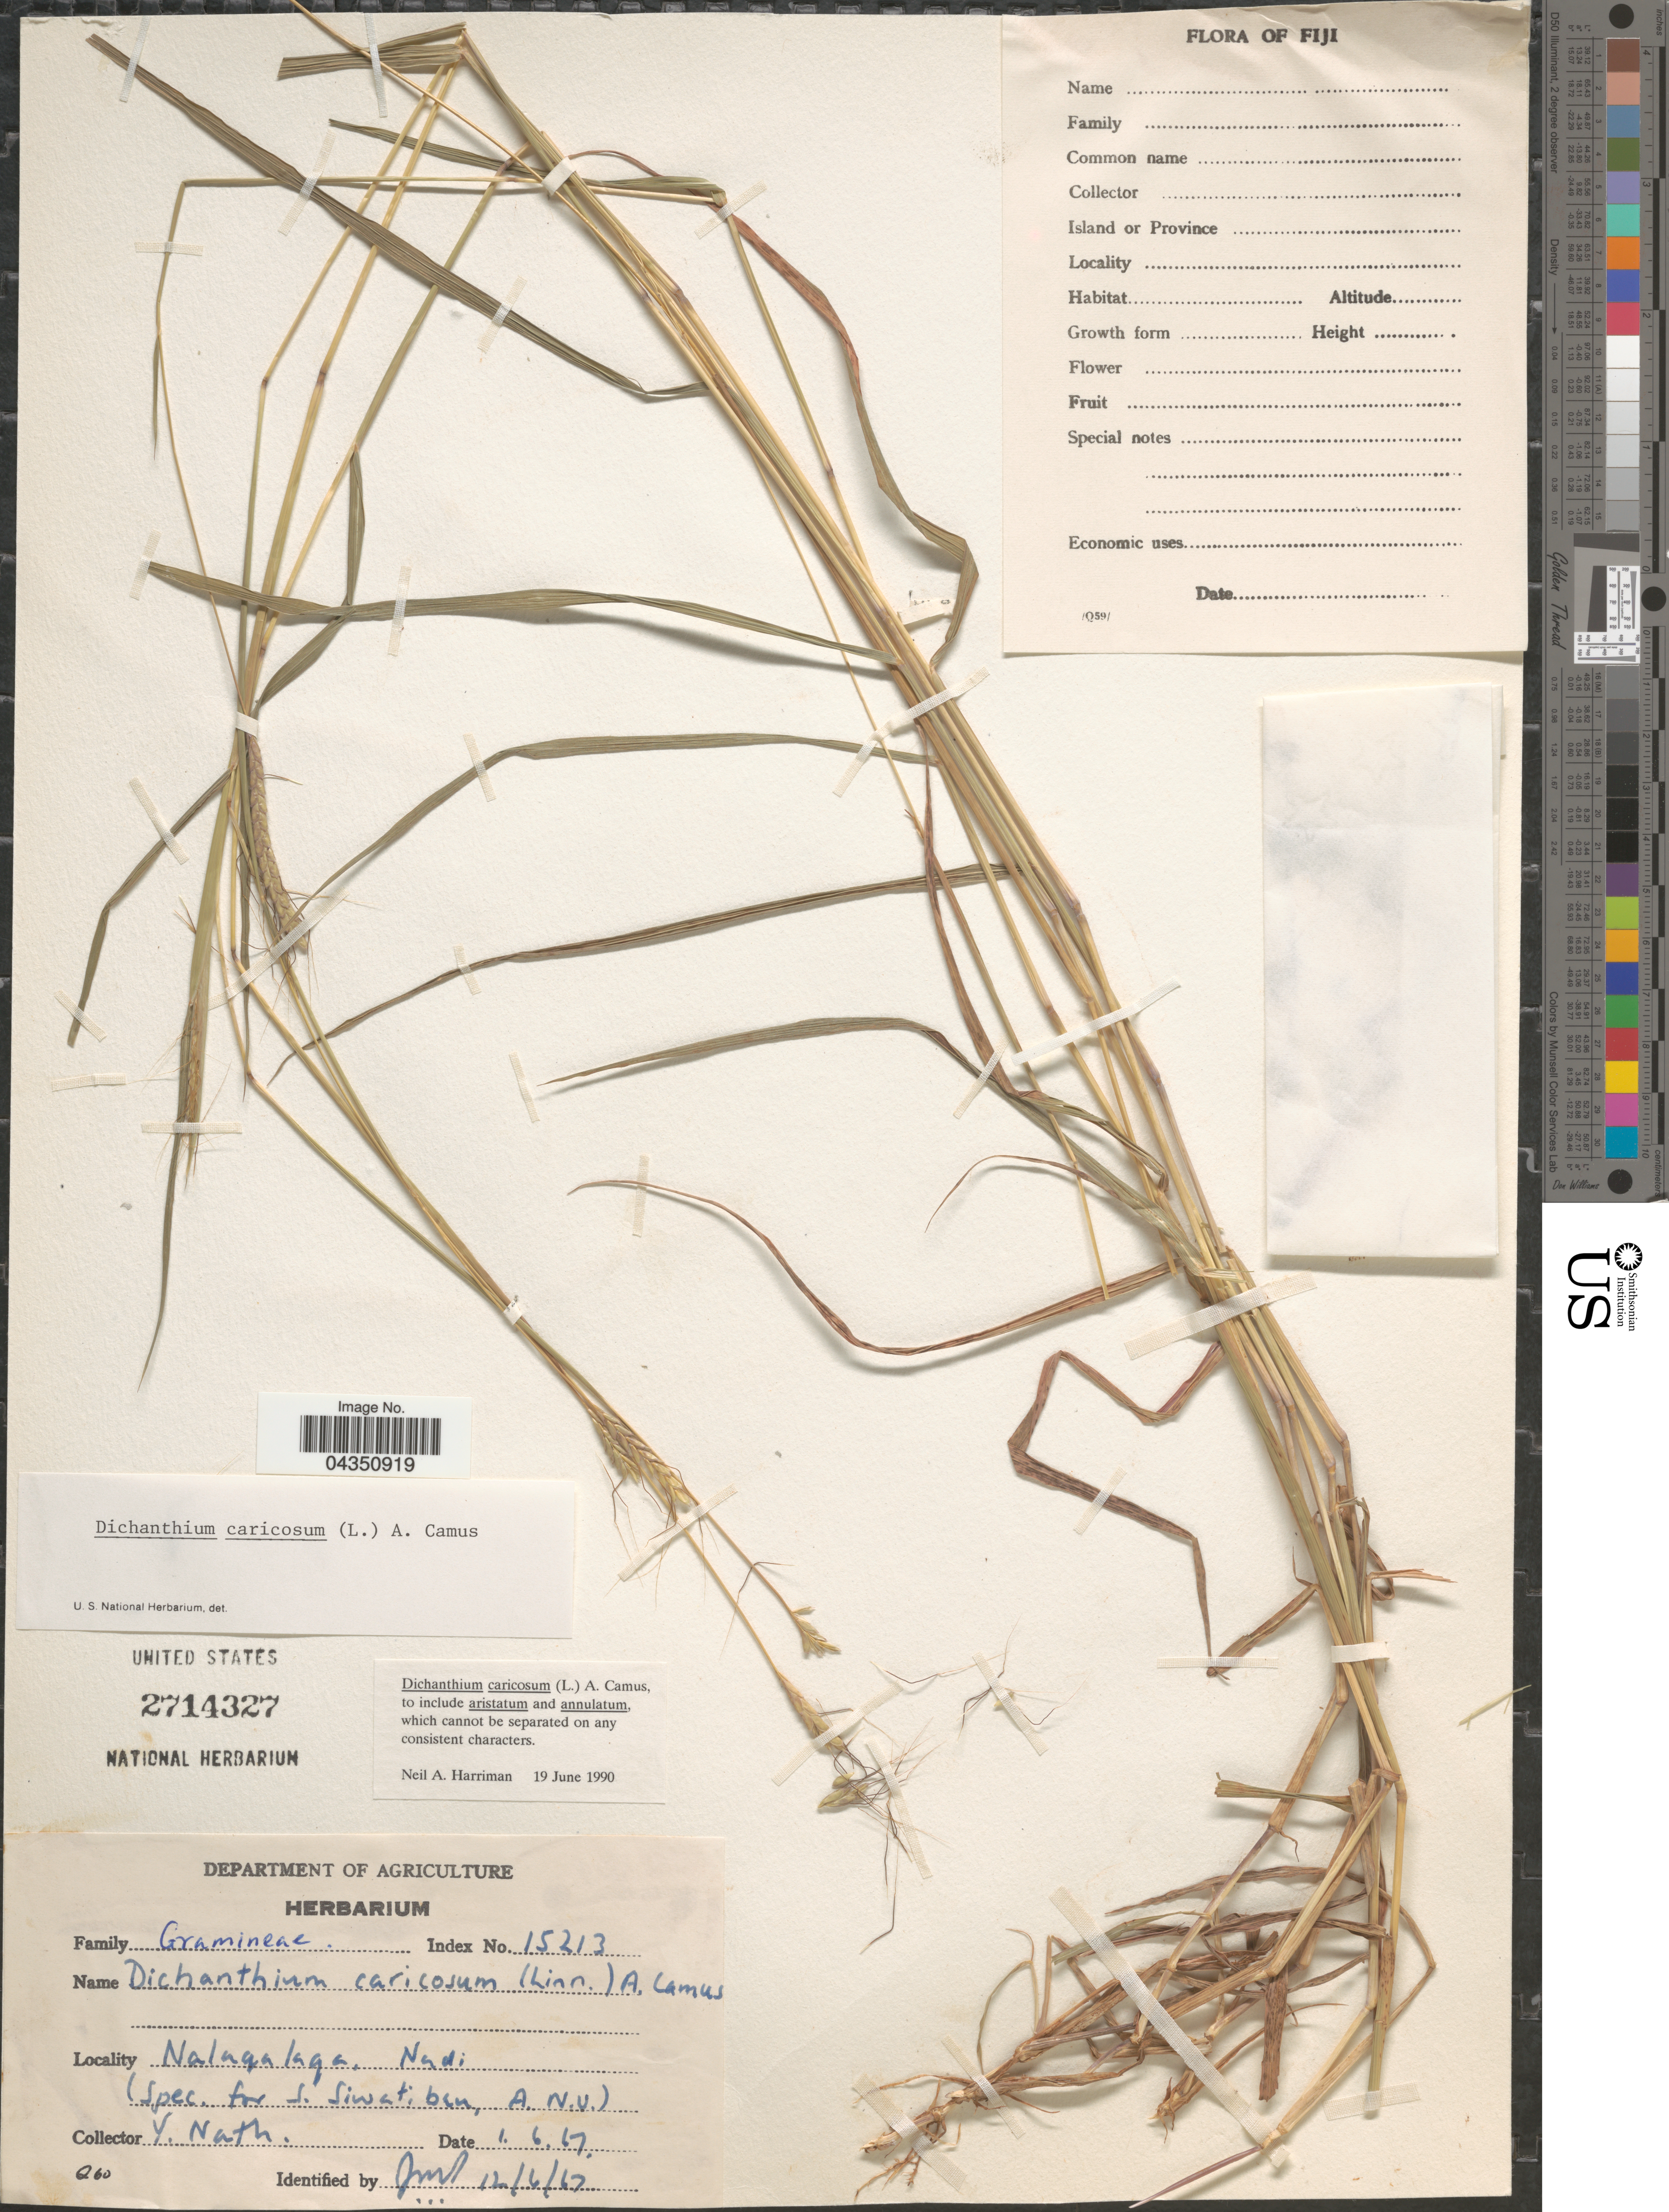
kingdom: Plantae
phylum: Tracheophyta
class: Liliopsida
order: Poales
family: Poaceae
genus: Dichanthium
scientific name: Dichanthium caricosum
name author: (L.) A. Camus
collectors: Y. Nath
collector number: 15213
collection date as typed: Transcribed d/m/y: 1/6/67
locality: Nalagalaga, Nadi. [interpreted]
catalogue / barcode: US 2714327